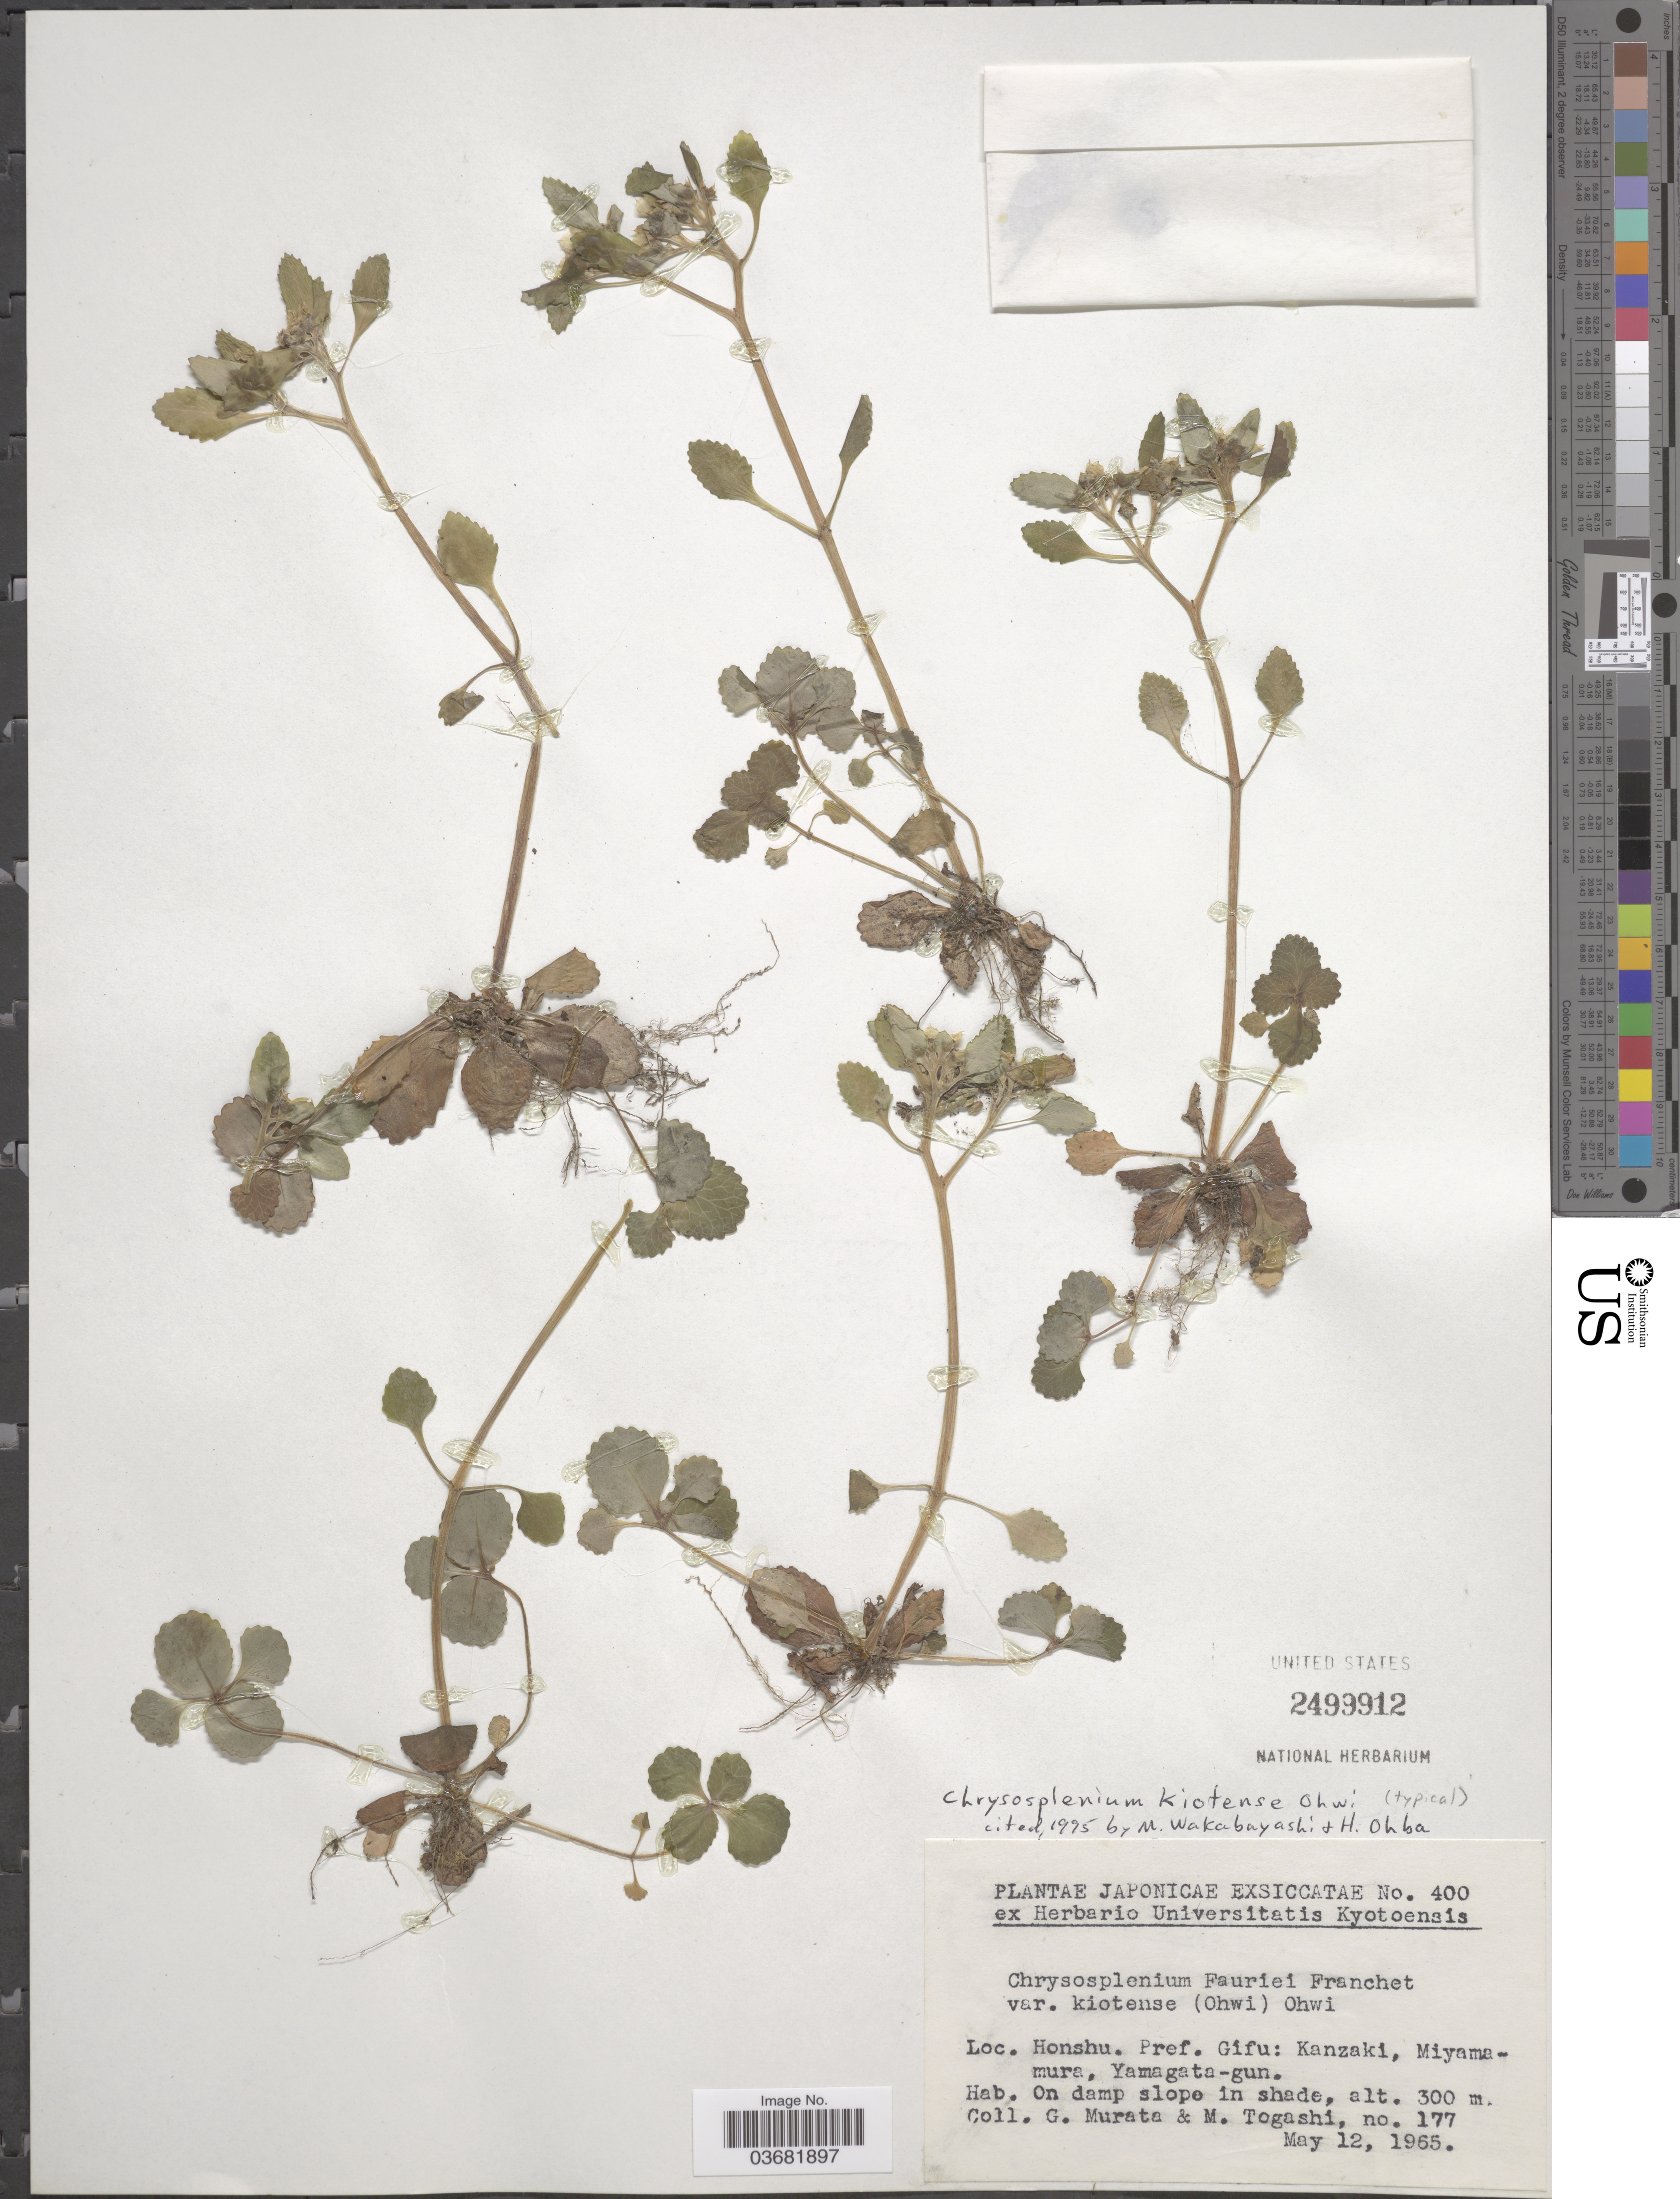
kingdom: Plantae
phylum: Tracheophyta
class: Magnoliopsida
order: Saxifragales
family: Saxifragaceae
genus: Chrysosplenium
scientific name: Chrysosplenium kiotense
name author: Ohwi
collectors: G. Murata & M. Tagashi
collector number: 177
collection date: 1965-05-12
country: Japan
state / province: Yamagata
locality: Japonicae. Honshu. Pref. Gifu: Kanzaki, Miyamamura, Yamagata-gun.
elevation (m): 300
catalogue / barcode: US 2499912